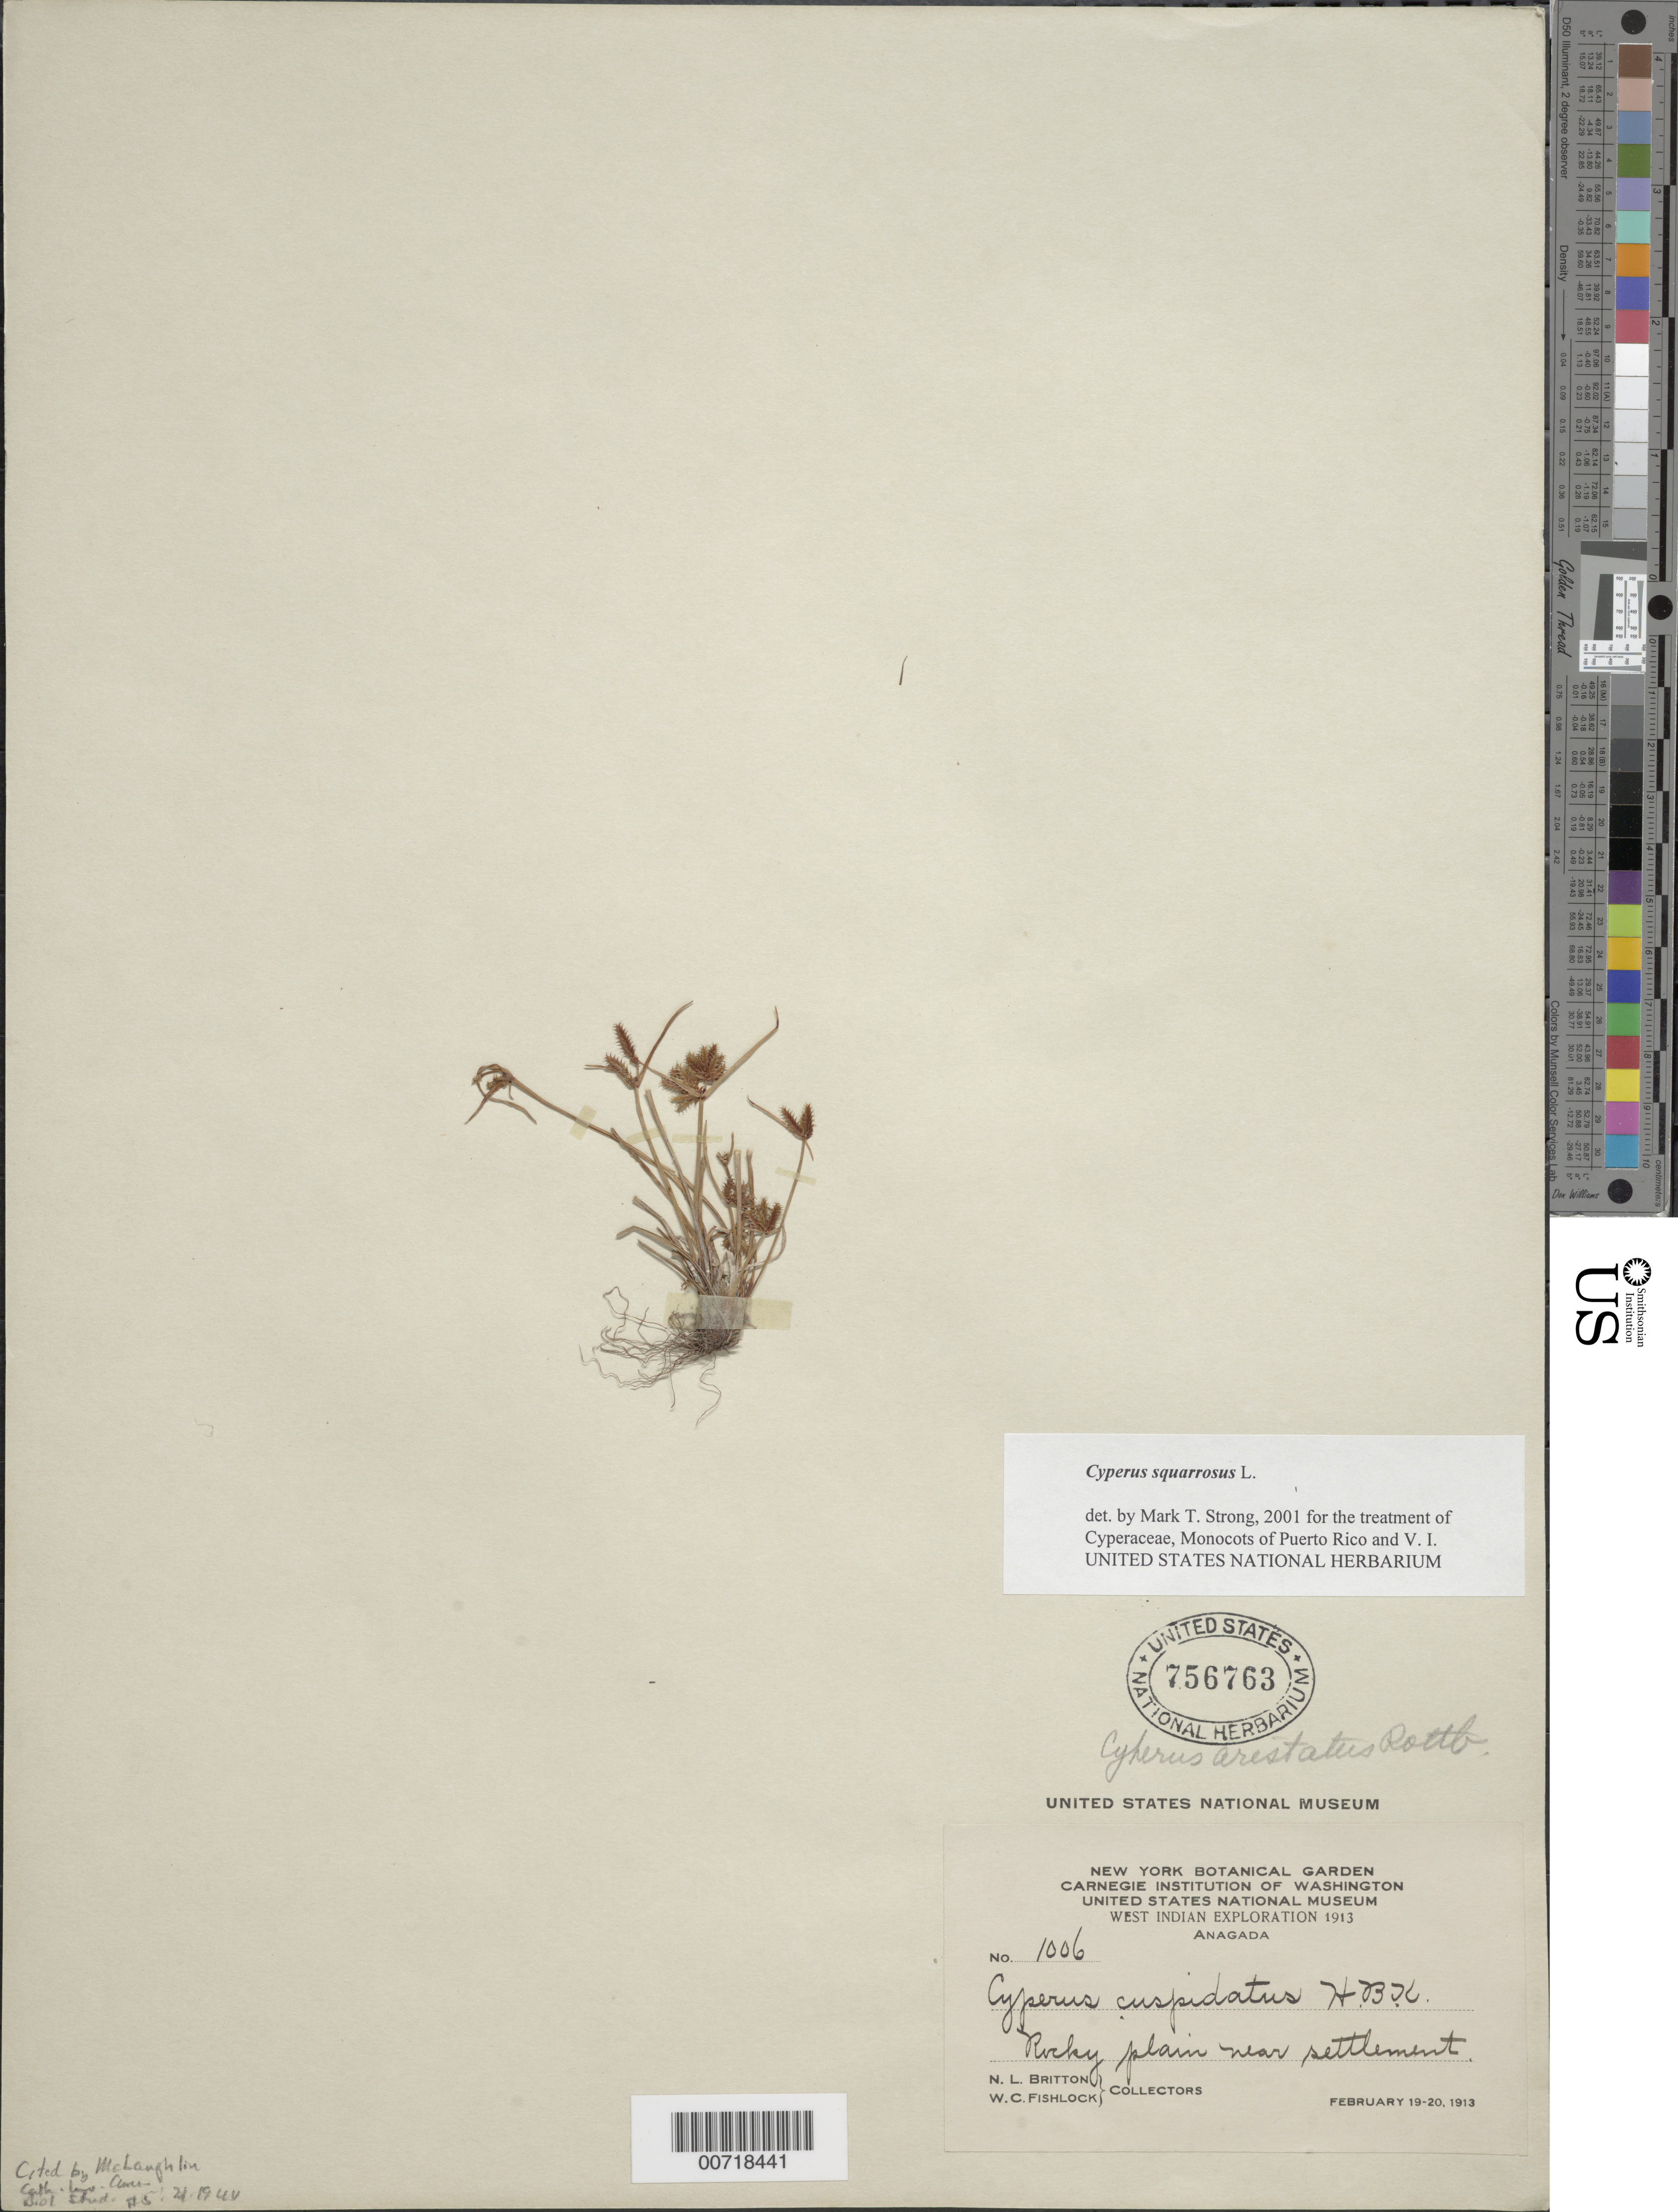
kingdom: Plantae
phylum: Tracheophyta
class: Liliopsida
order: Poales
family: Cyperaceae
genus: Cyperus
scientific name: Cyperus squarrosus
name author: L.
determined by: Strong, M. T., (US), Smithsonian Institution - National Museum of Natural History (UNITED STATES)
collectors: N. Britton & W. Fishlock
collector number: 1006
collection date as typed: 19 Feb 1913 to 20 Feb 1913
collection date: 1913-02-19/1913-02-20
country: British Virgin Islands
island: Anegada I.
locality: Anegada: Near The Settlement.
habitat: Rocky plain.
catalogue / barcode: US 756763